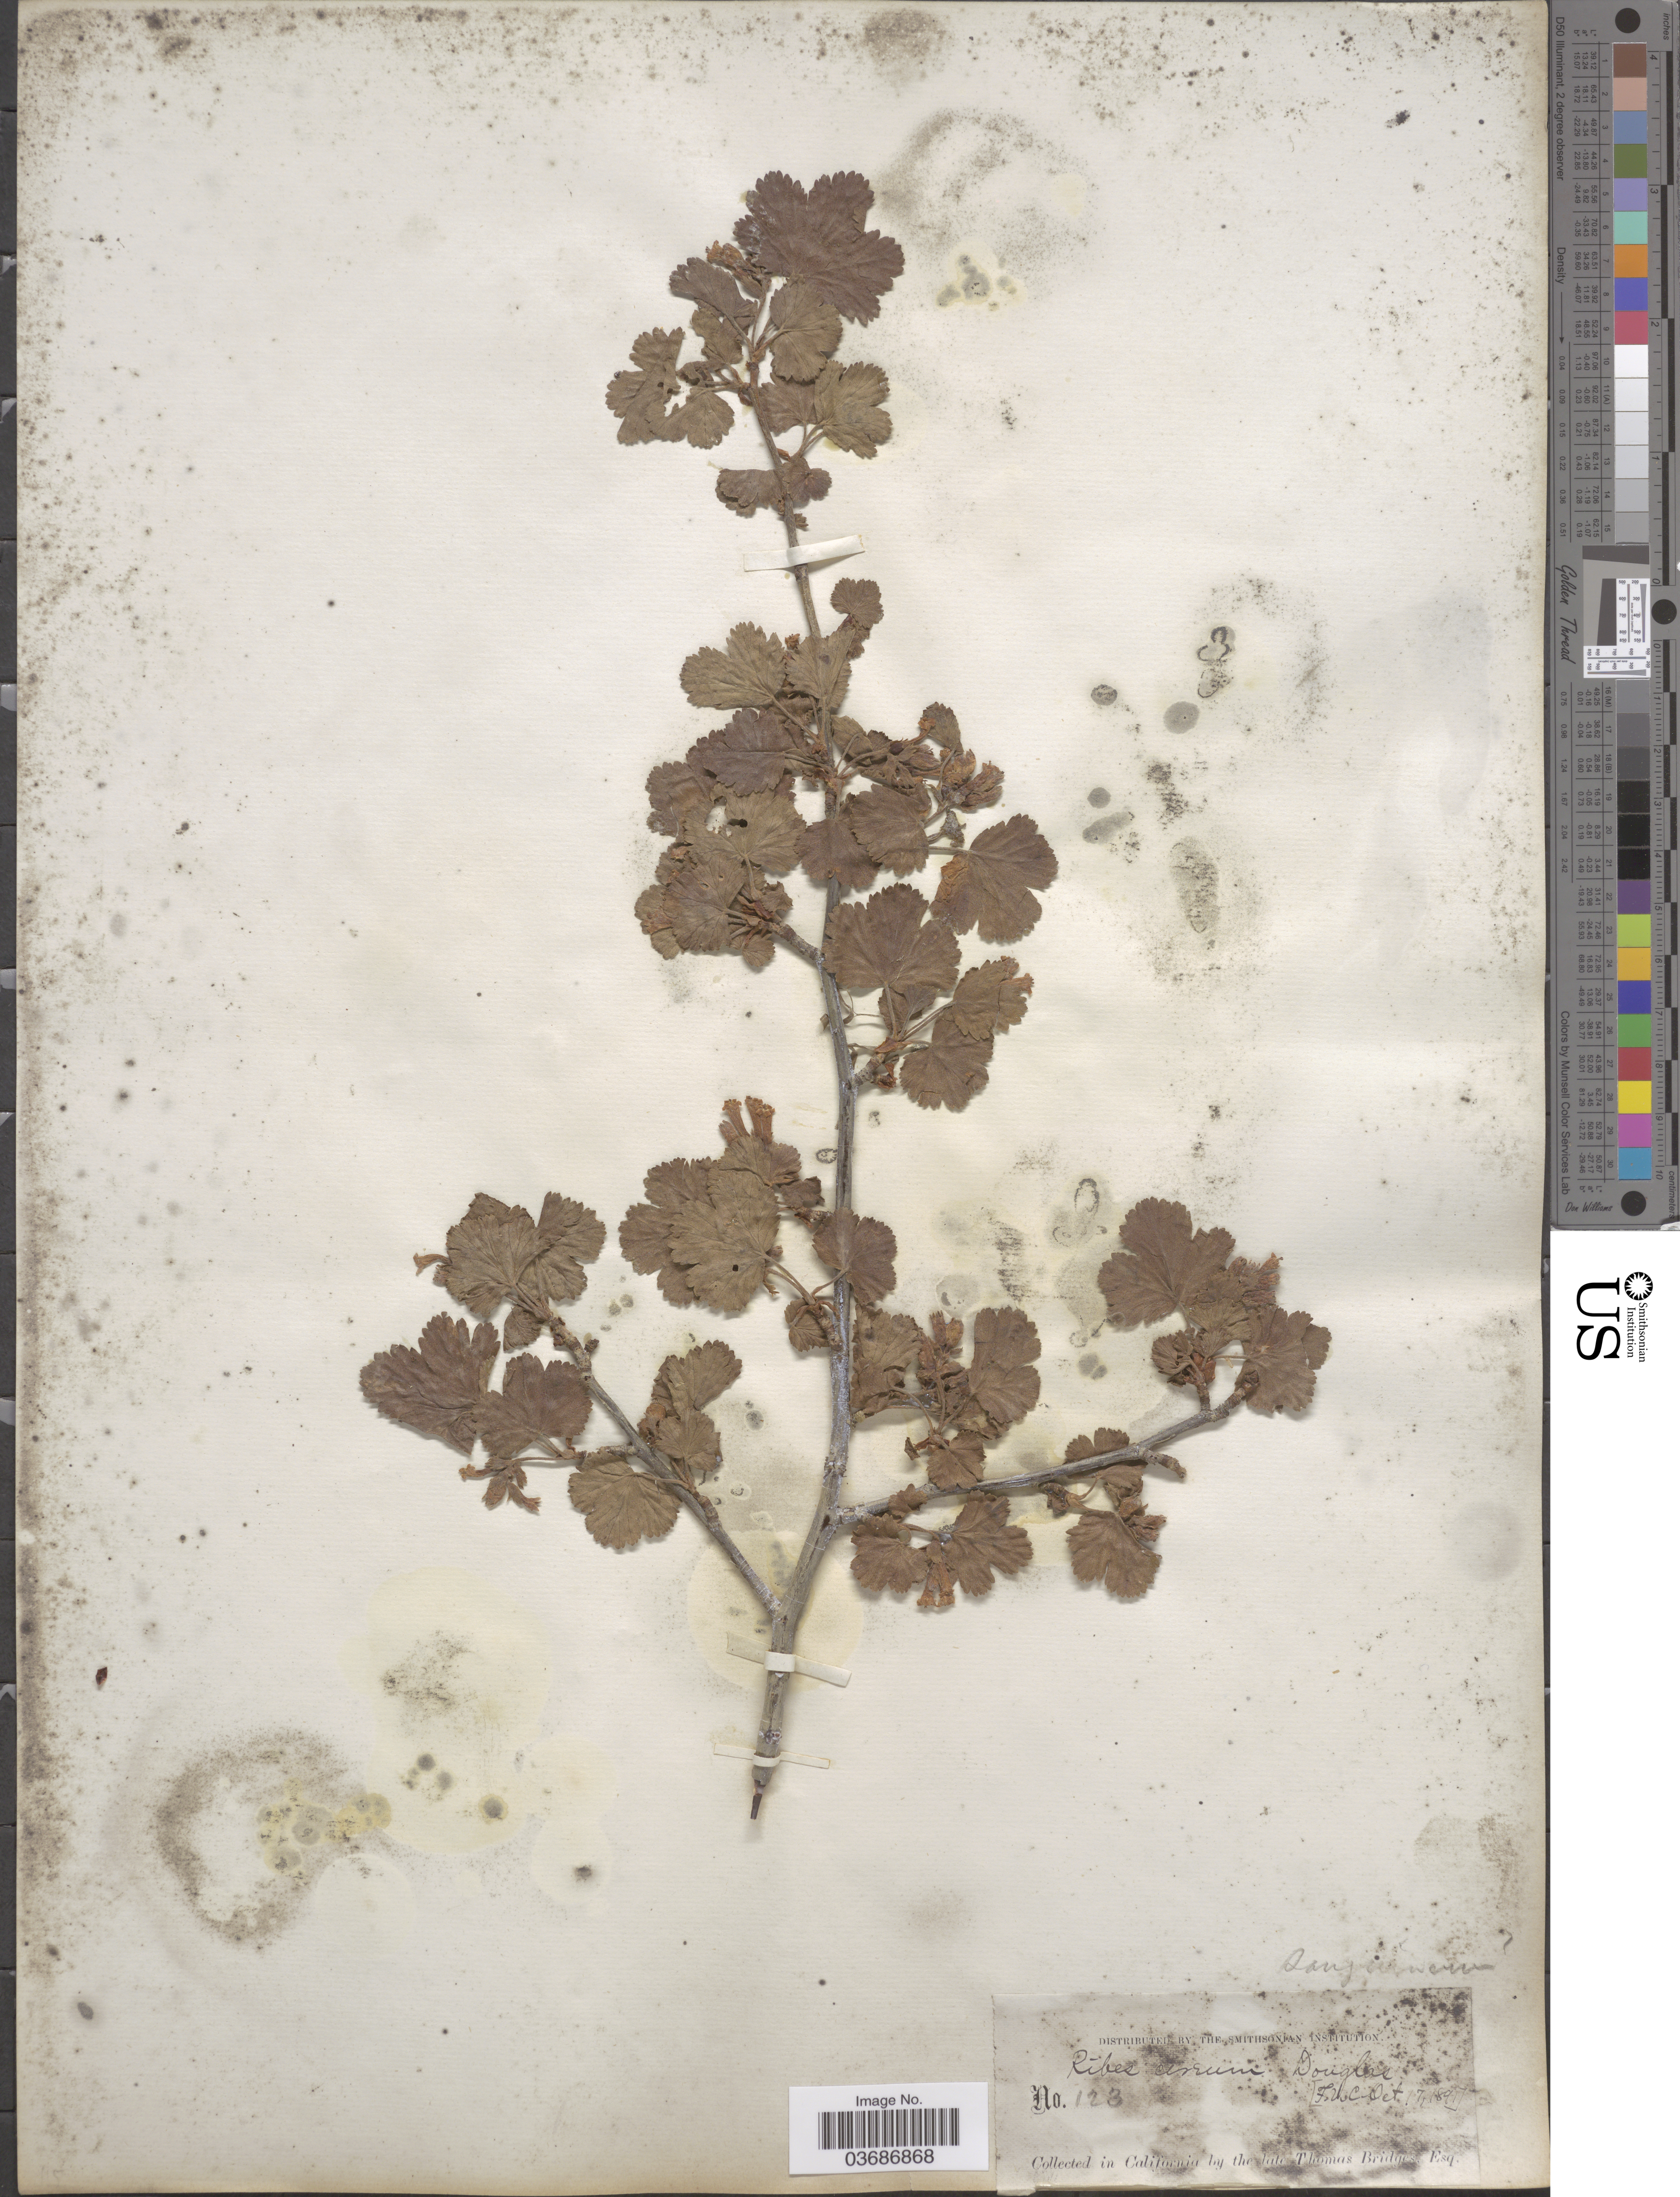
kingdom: Plantae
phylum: Tracheophyta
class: Magnoliopsida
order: Saxifragales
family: Grossulariaceae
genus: Ribes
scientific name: Ribes cereum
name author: Douglas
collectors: T. Bridges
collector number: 123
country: United States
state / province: California